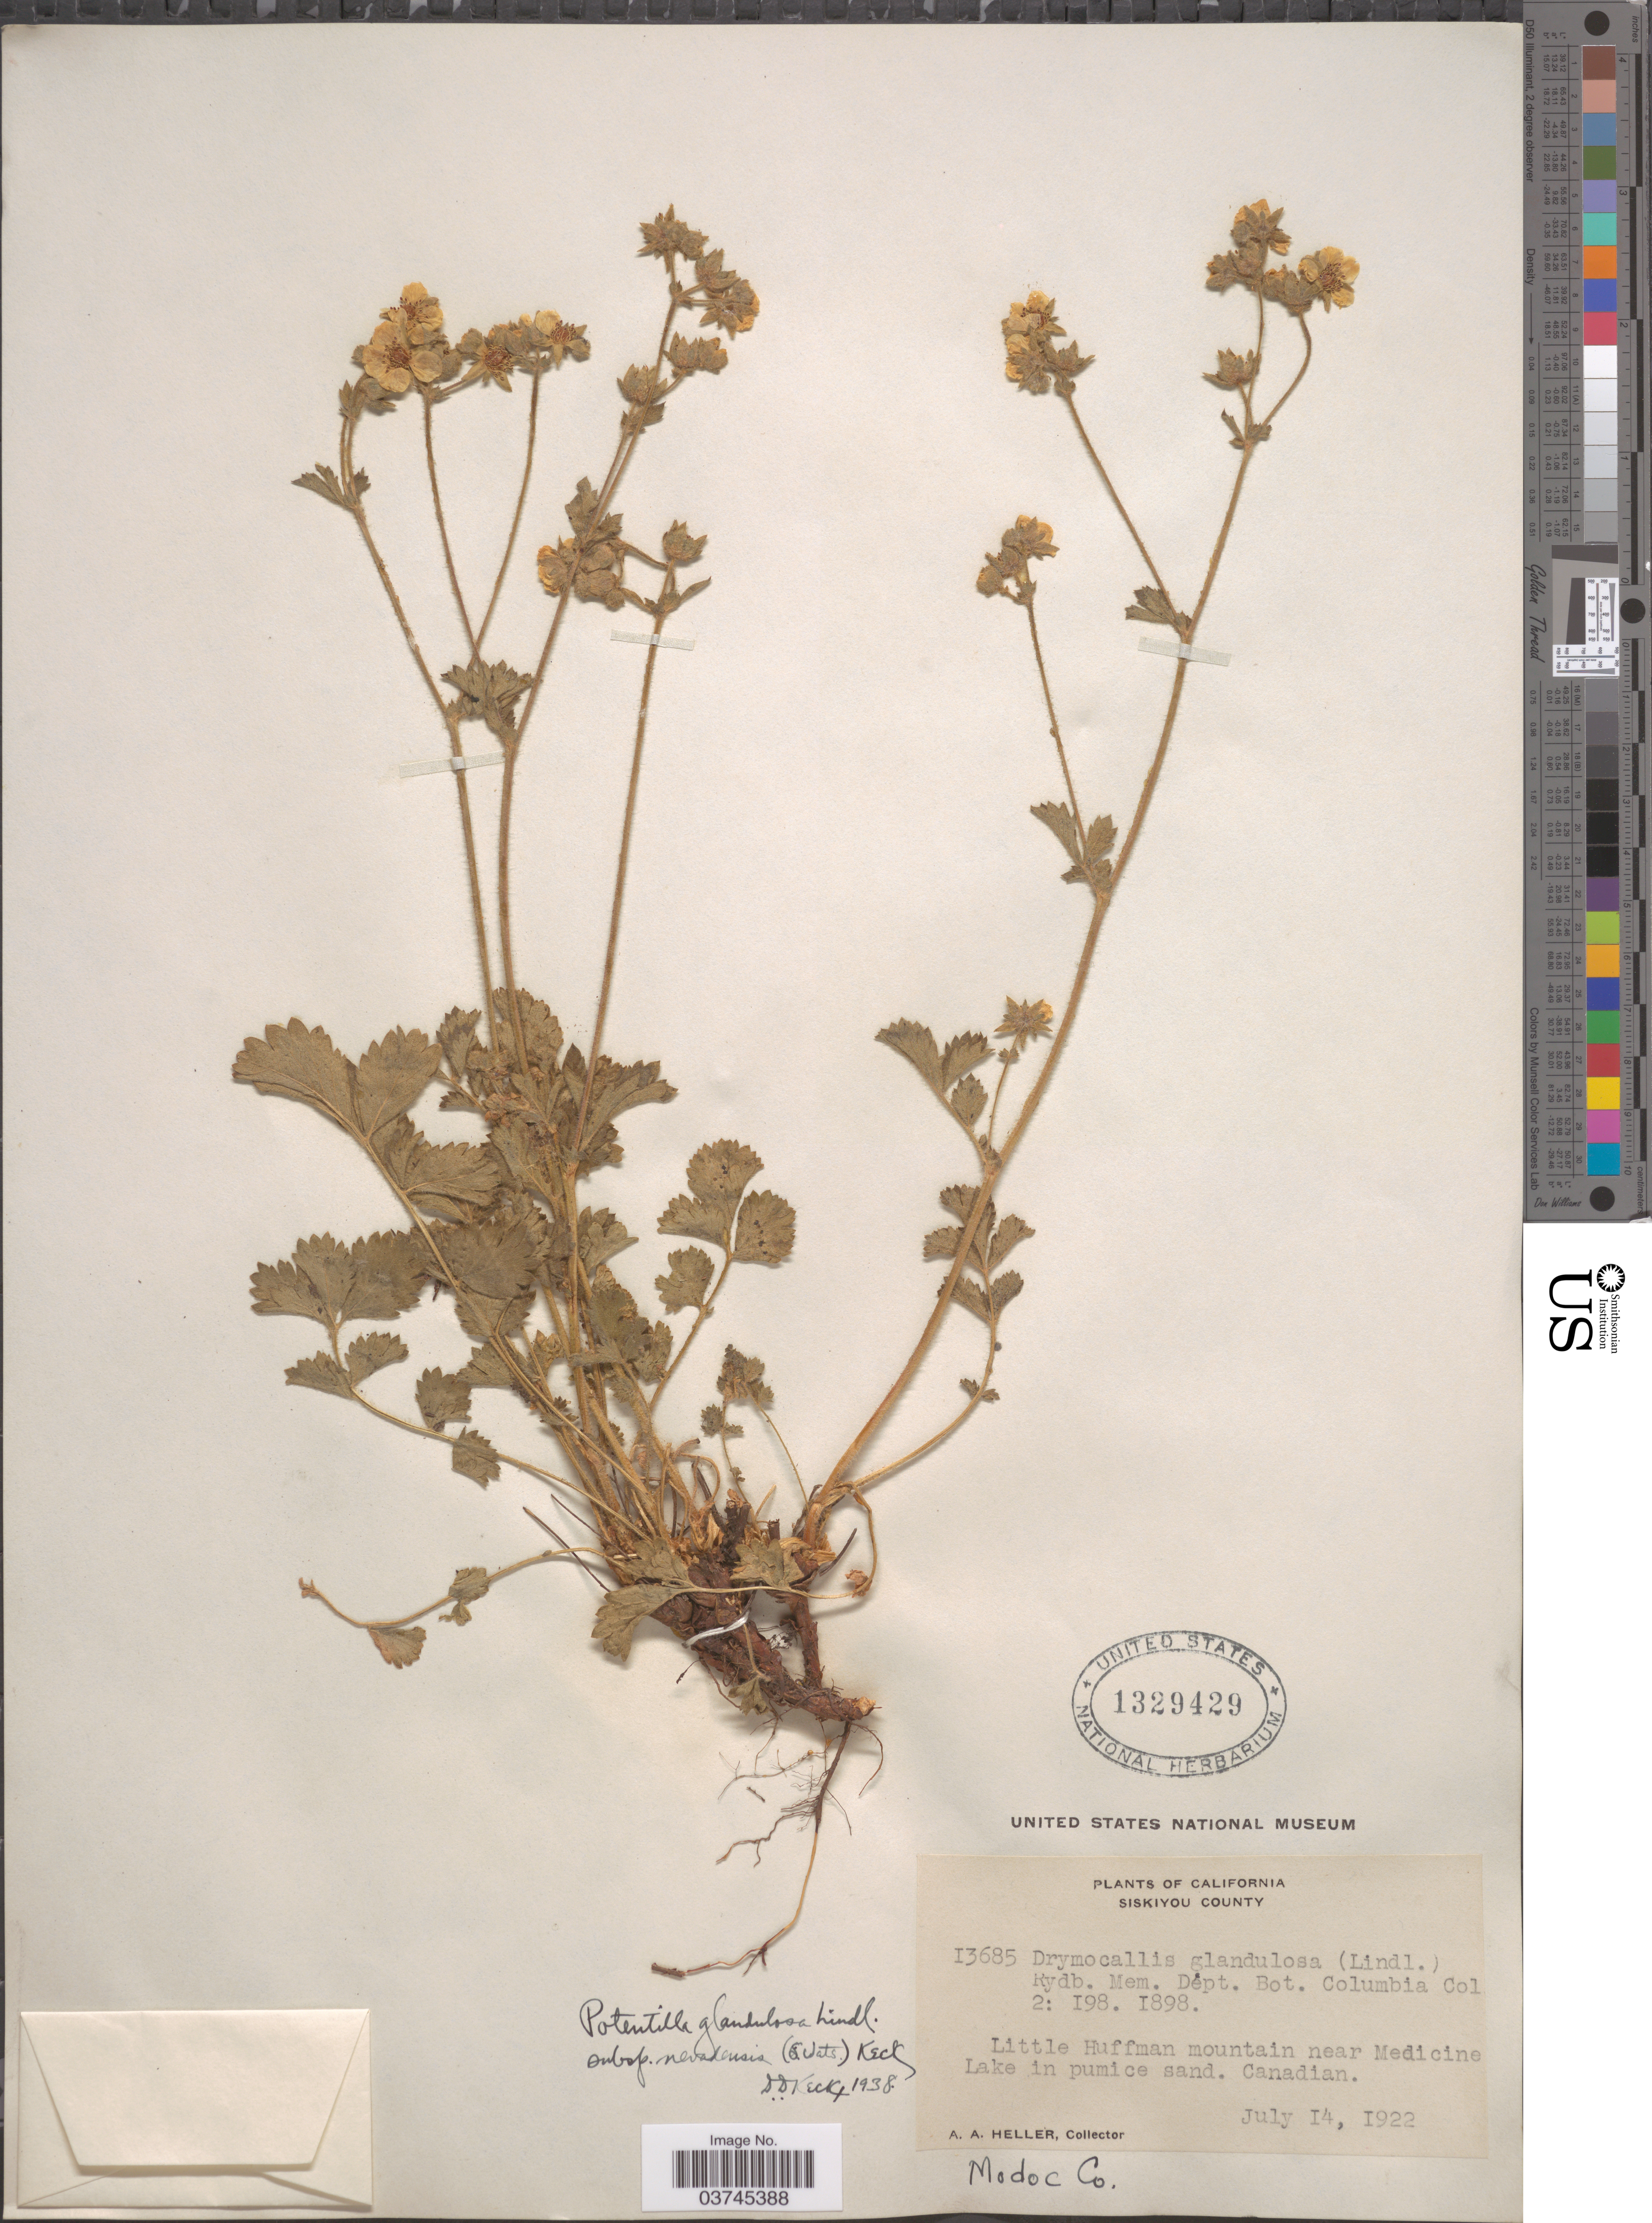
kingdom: Plantae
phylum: Tracheophyta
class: Magnoliopsida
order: Rosales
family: Rosaceae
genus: Drymocallis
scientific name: Drymocallis lactea var. austiniae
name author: (Jeps.) Ertter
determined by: Strong, Mark T., (BOT), Smithsonian Institution - National Museum of Natural History (UNITED STATES)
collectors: A. A. Heller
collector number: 13685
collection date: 1922-07-14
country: United States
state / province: California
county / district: Siskiyou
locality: Siskiyou County. Little Huffman mountain near Medicine Lake in pumice sand. Canadian. Modoc Co.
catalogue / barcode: US 1329429